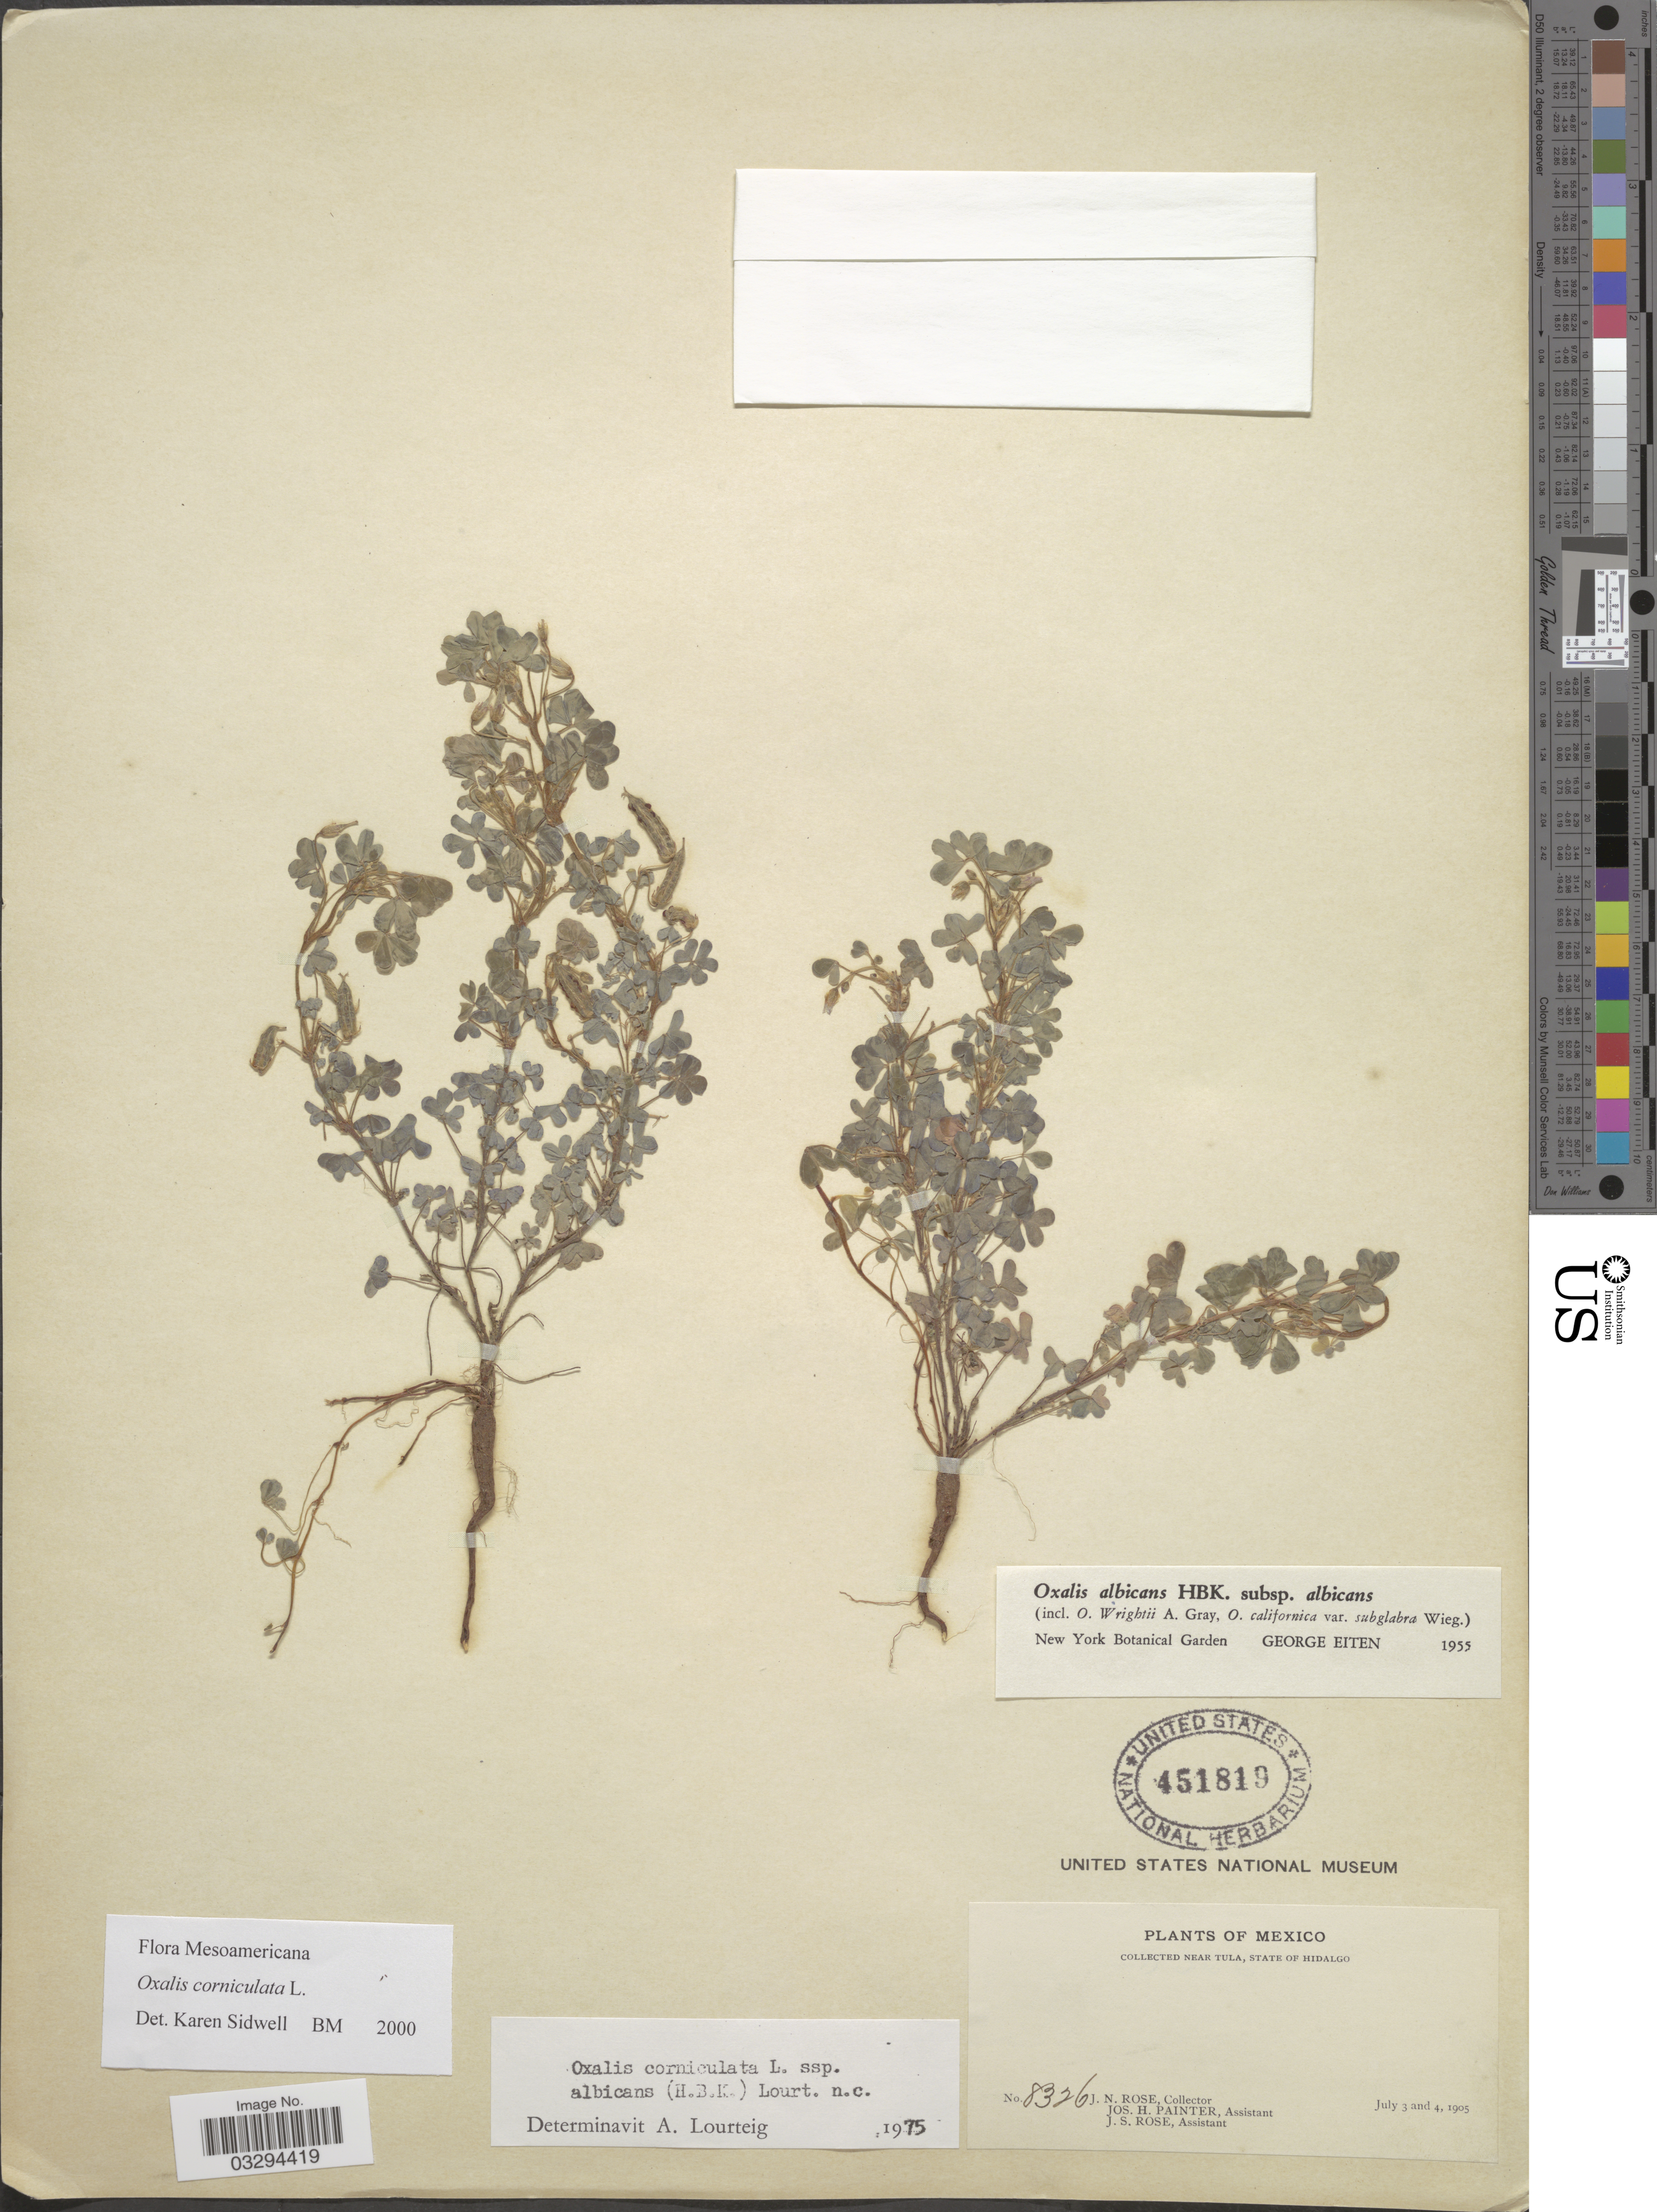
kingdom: Plantae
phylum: Tracheophyta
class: Magnoliopsida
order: Oxalidales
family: Oxalidaceae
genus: Oxalis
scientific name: Oxalis corniculata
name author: L.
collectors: J. N. Rose, J. H. Painter & J. S. Rose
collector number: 8326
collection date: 1905-07-03/1905-07-04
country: Mexico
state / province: Hidalgo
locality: Near Tula.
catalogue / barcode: US 451819